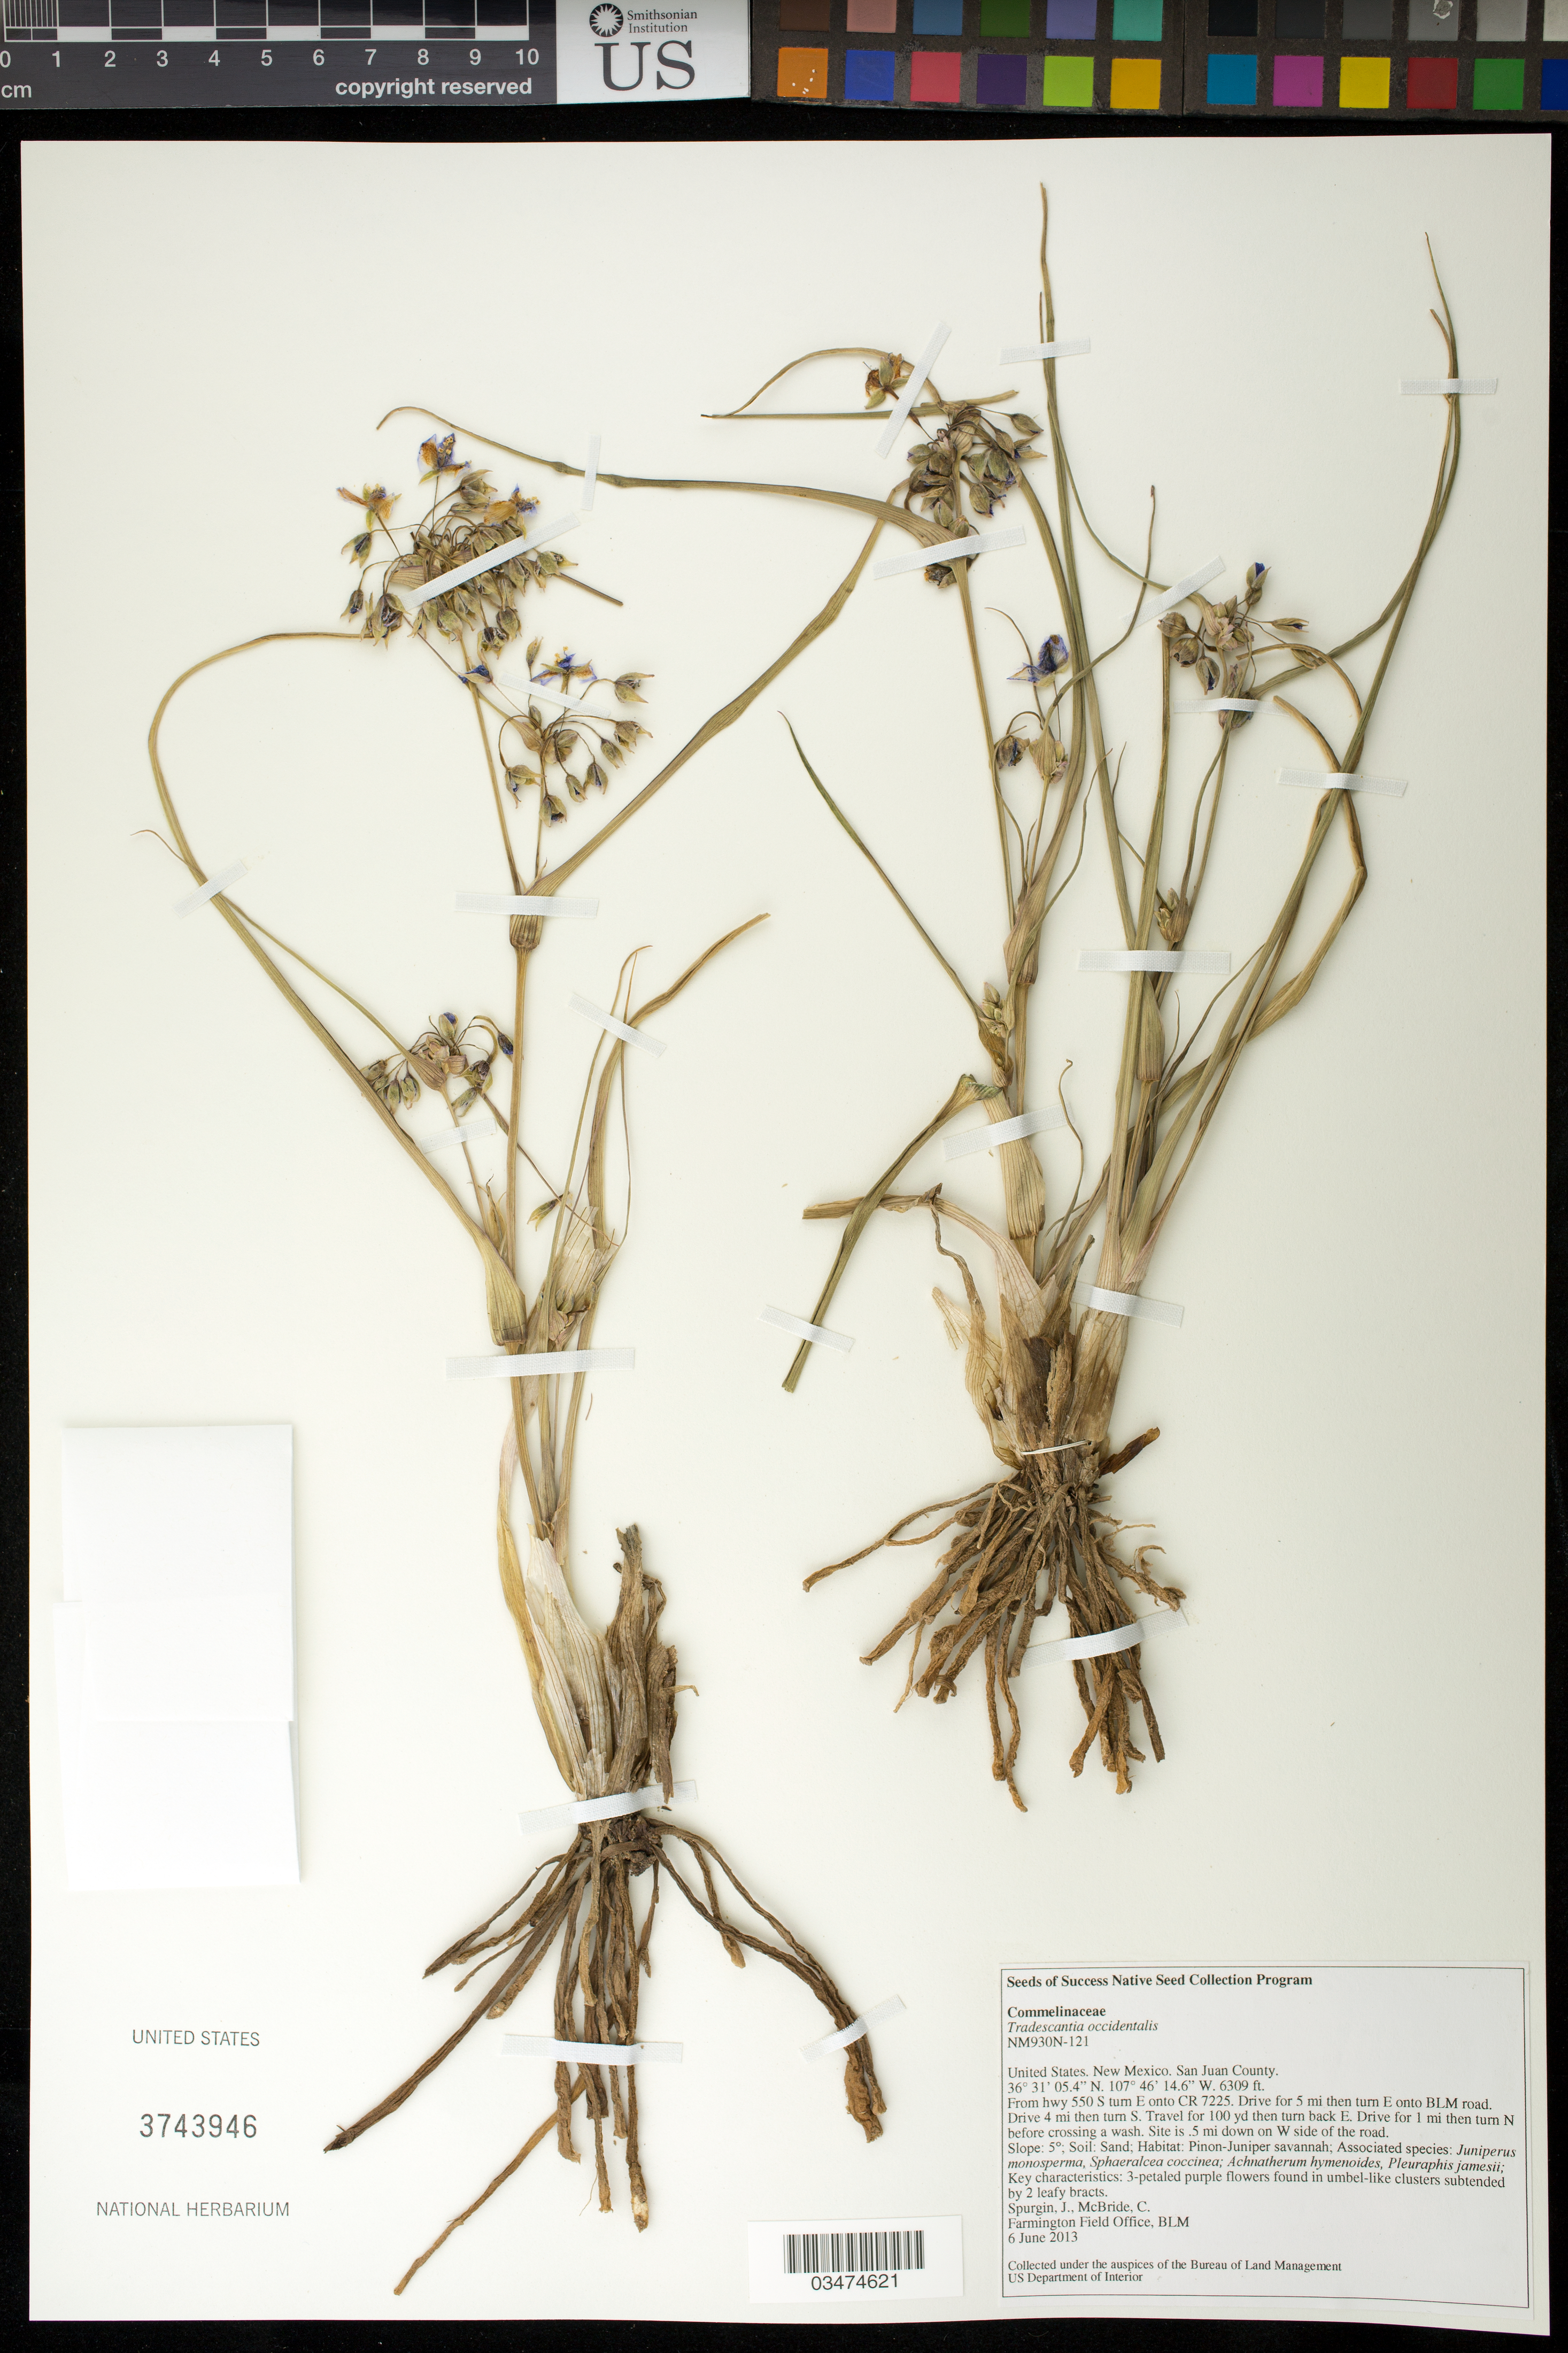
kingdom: Plantae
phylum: Tracheophyta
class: Liliopsida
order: Commelinales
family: Commelinaceae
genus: Tradescantia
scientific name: Tradescantia occidentalis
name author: (Britton) Smyth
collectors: J. Spurgin & C. McBride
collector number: NM930N-121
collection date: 2013-06-06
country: United States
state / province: New Mexico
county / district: San Juan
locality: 5 mi. on CR 7225, turn E onto BLM road for 4 mi.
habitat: Sand. Pinon-Juniper savannah.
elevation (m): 1923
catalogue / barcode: US 3743946